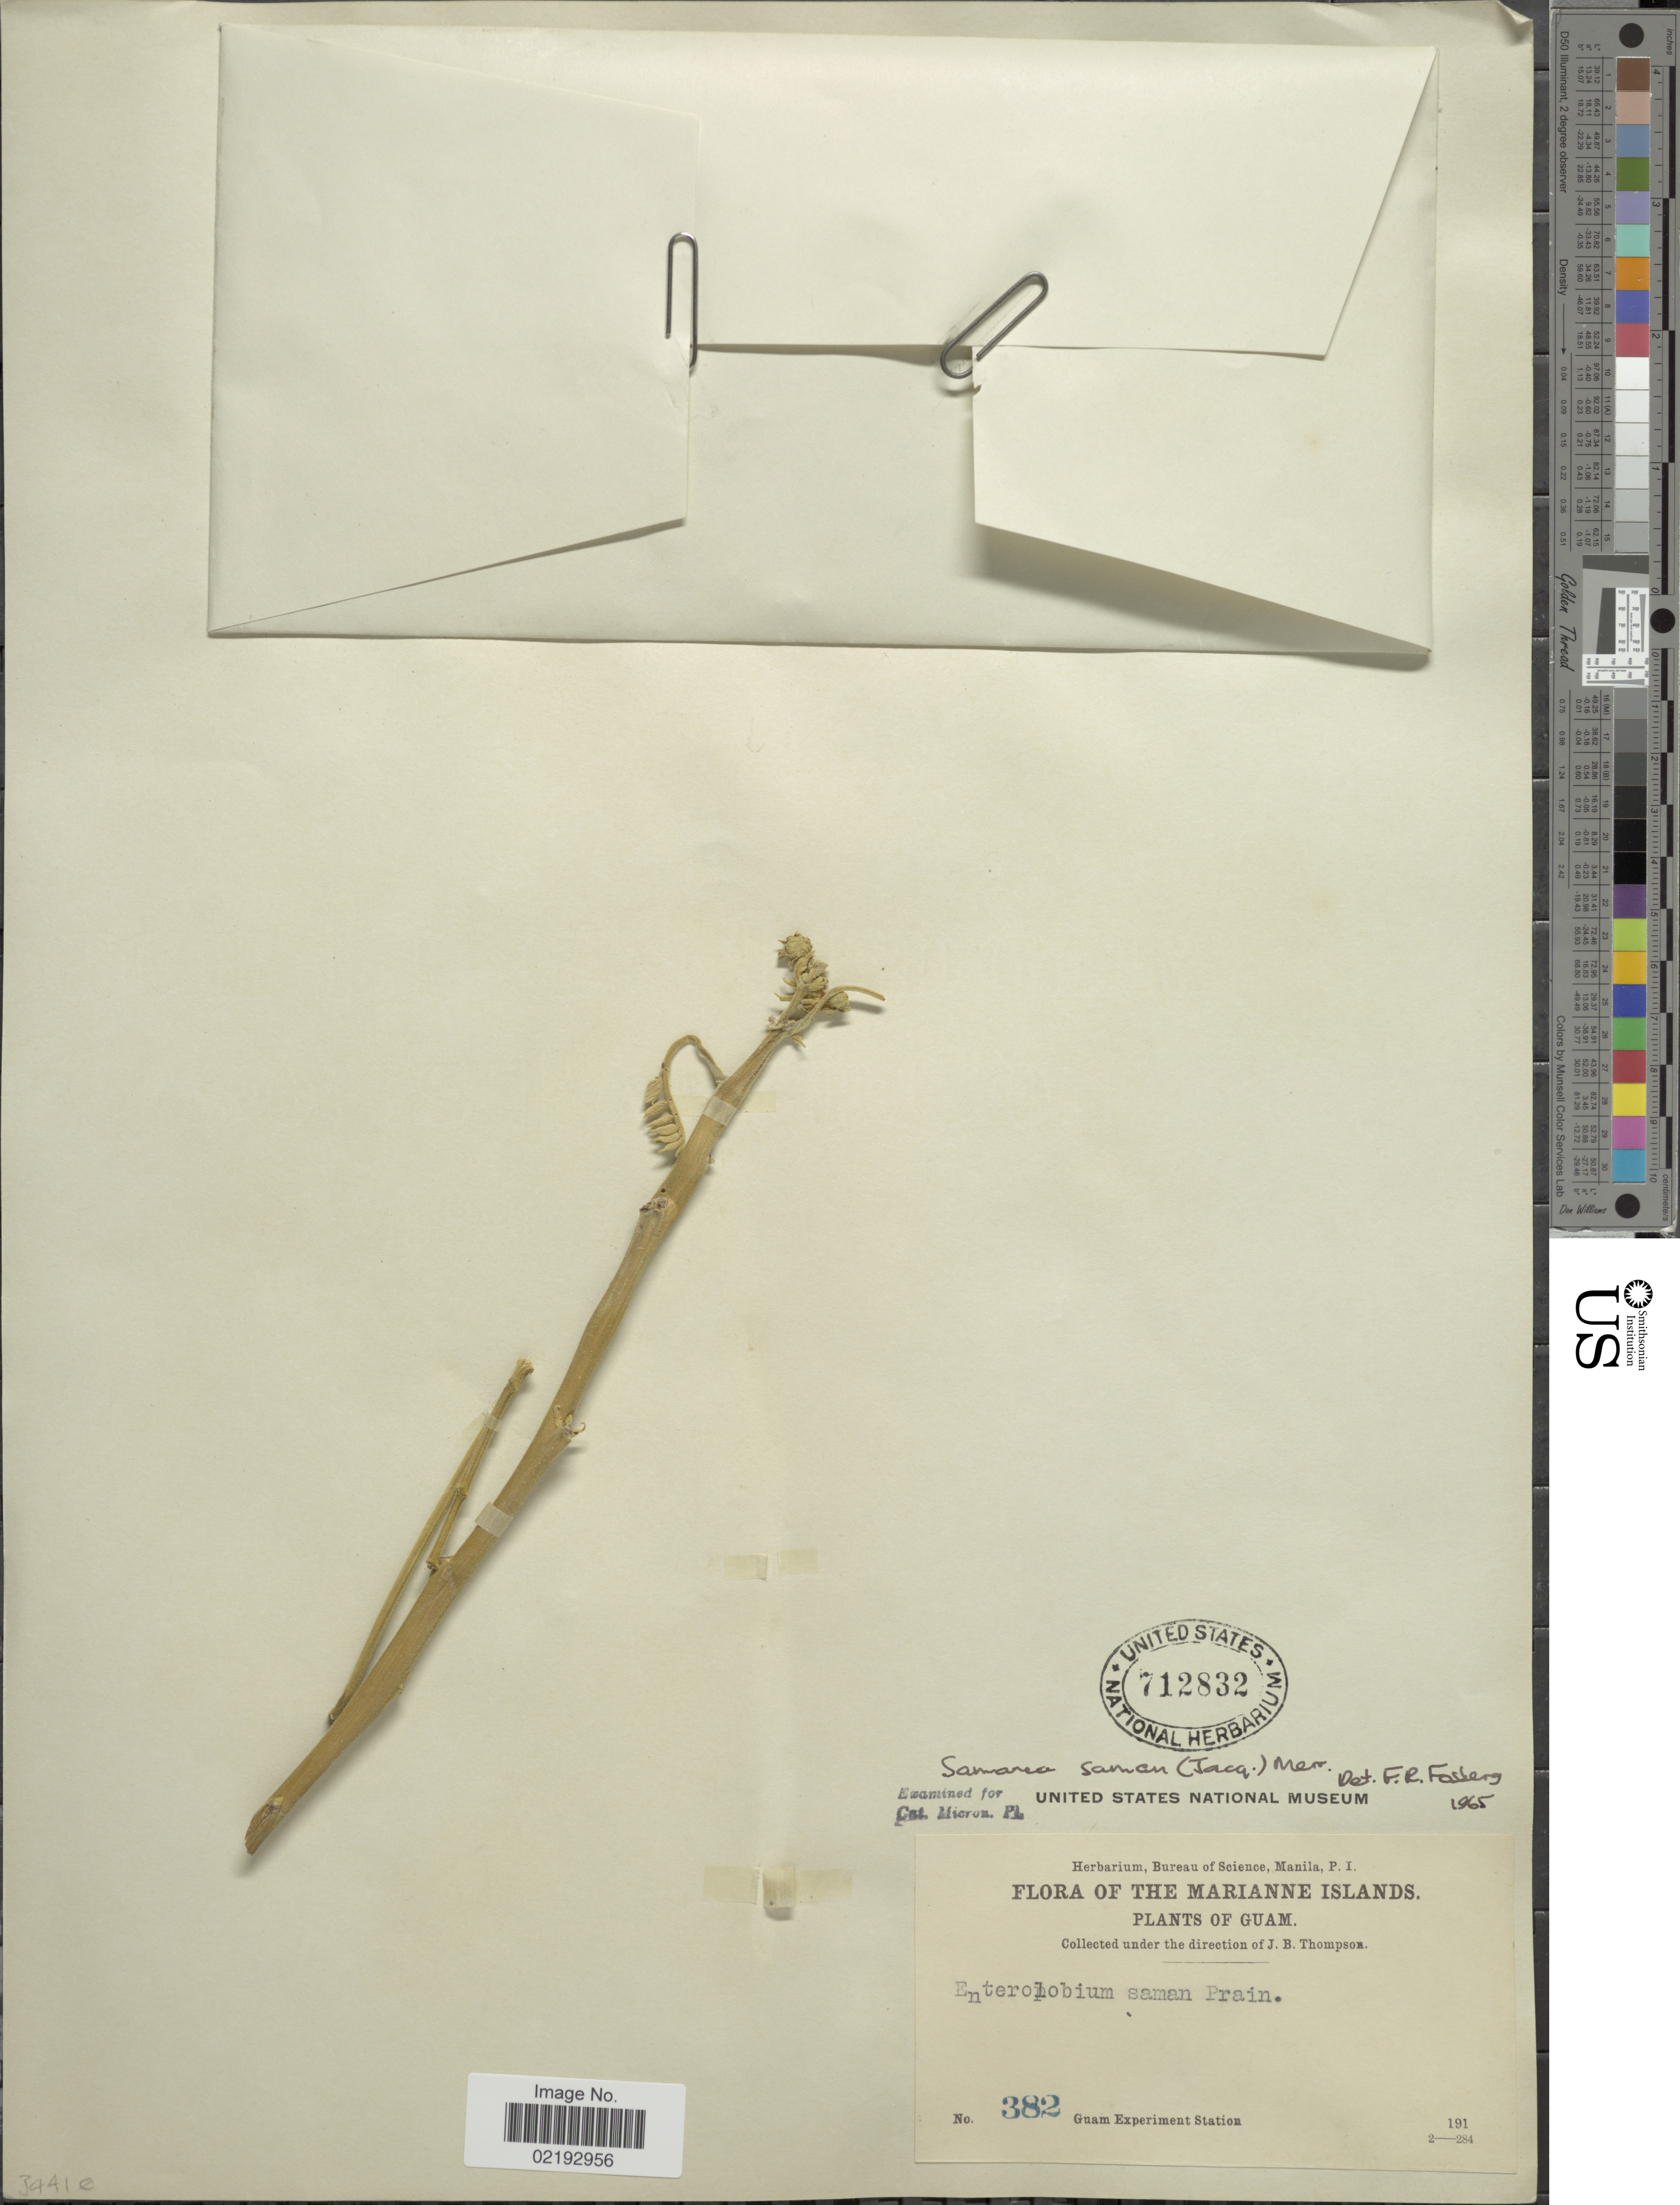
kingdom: Plantae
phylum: Tracheophyta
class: Magnoliopsida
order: Fabales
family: Fabaceae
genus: Samanea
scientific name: Samanea saman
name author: (Jacq.) Merr.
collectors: J. B. Thompson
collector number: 382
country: Guam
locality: Marianne Islands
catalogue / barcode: US 712832